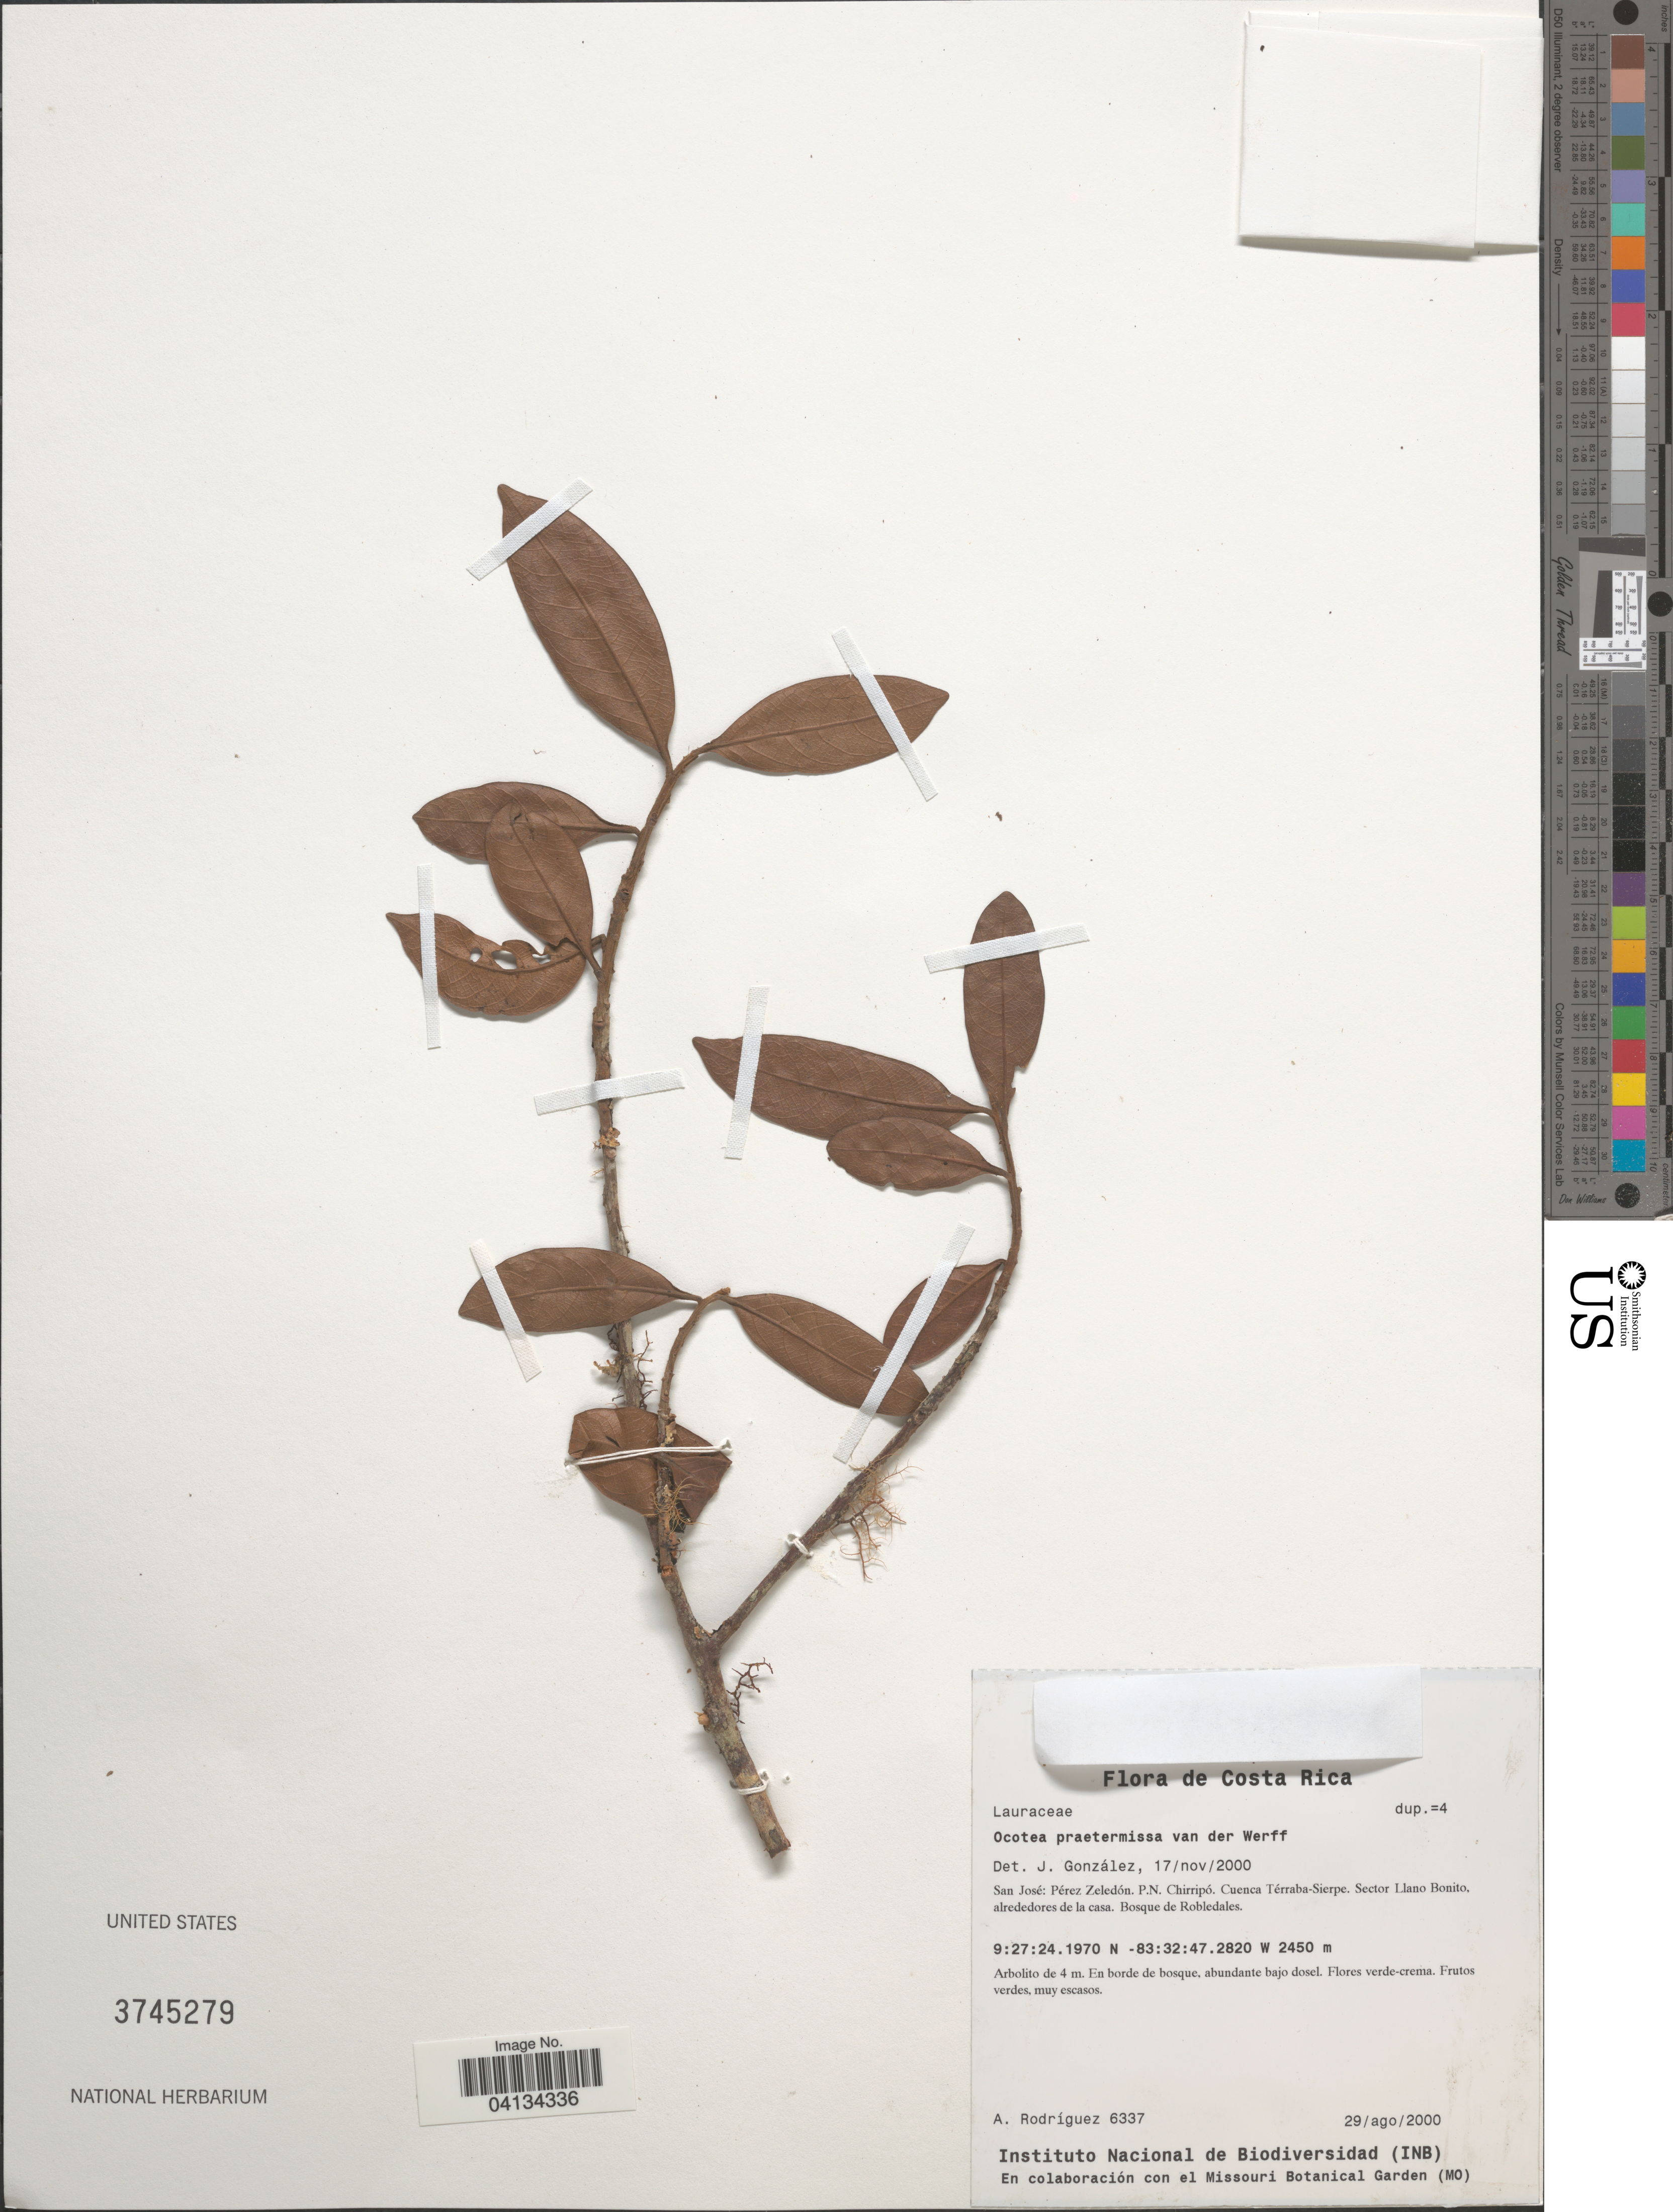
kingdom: Plantae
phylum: Tracheophyta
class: Magnoliopsida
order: Laurales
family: Lauraceae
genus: Ocotea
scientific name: Ocotea praetermissa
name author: van der Werff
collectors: A. Rodríguez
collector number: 6337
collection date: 2000-08-29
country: Costa Rica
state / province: San José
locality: Pérez Zeledón. P.N. Chirripó. Cuenca Térraba-Sierpe. Sector Llano Bonito, alrededores de la casa. Bosque de Robledales.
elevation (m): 2450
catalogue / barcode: US 3745279